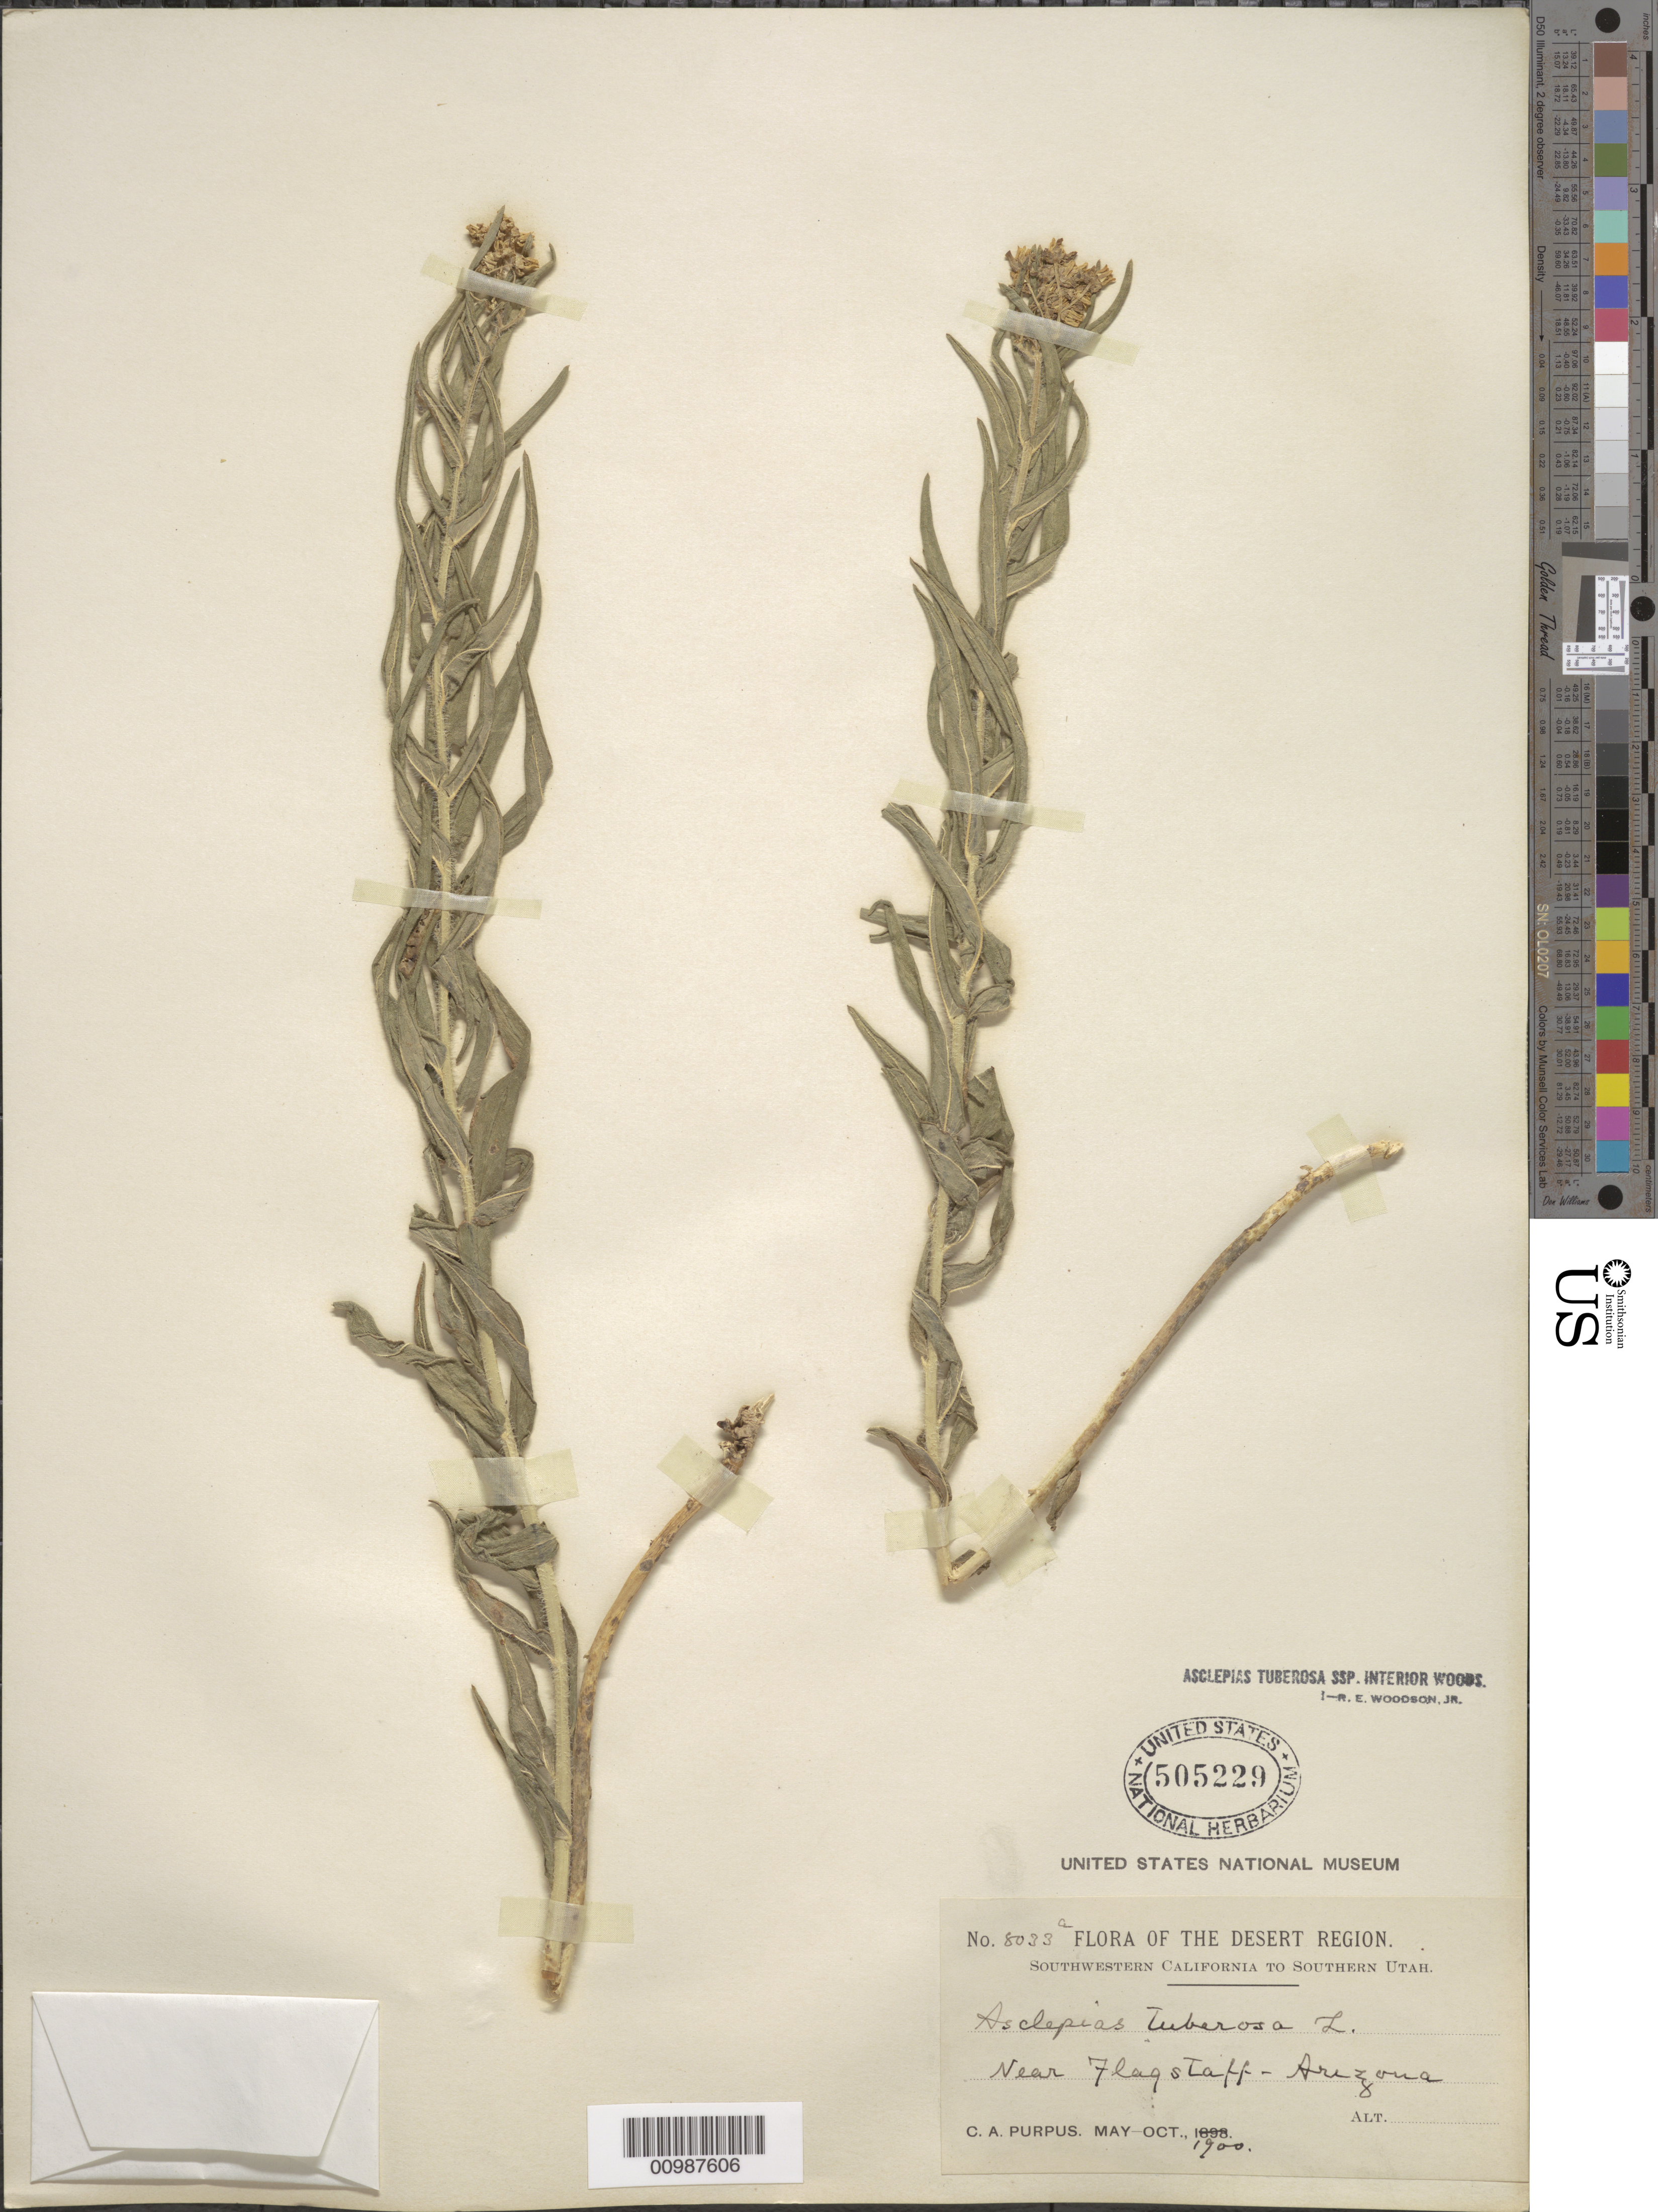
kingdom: Plantae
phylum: Tracheophyta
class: Magnoliopsida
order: Gentianales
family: Apocynaceae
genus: Asclepias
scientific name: Asclepias tuberosa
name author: L.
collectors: C. A. Purpus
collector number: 8033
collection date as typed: May 1900 to -- Oct 1900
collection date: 1900-05/1900-10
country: United States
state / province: Arizona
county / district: Coconino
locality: Near Flagstaff.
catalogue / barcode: US 505229